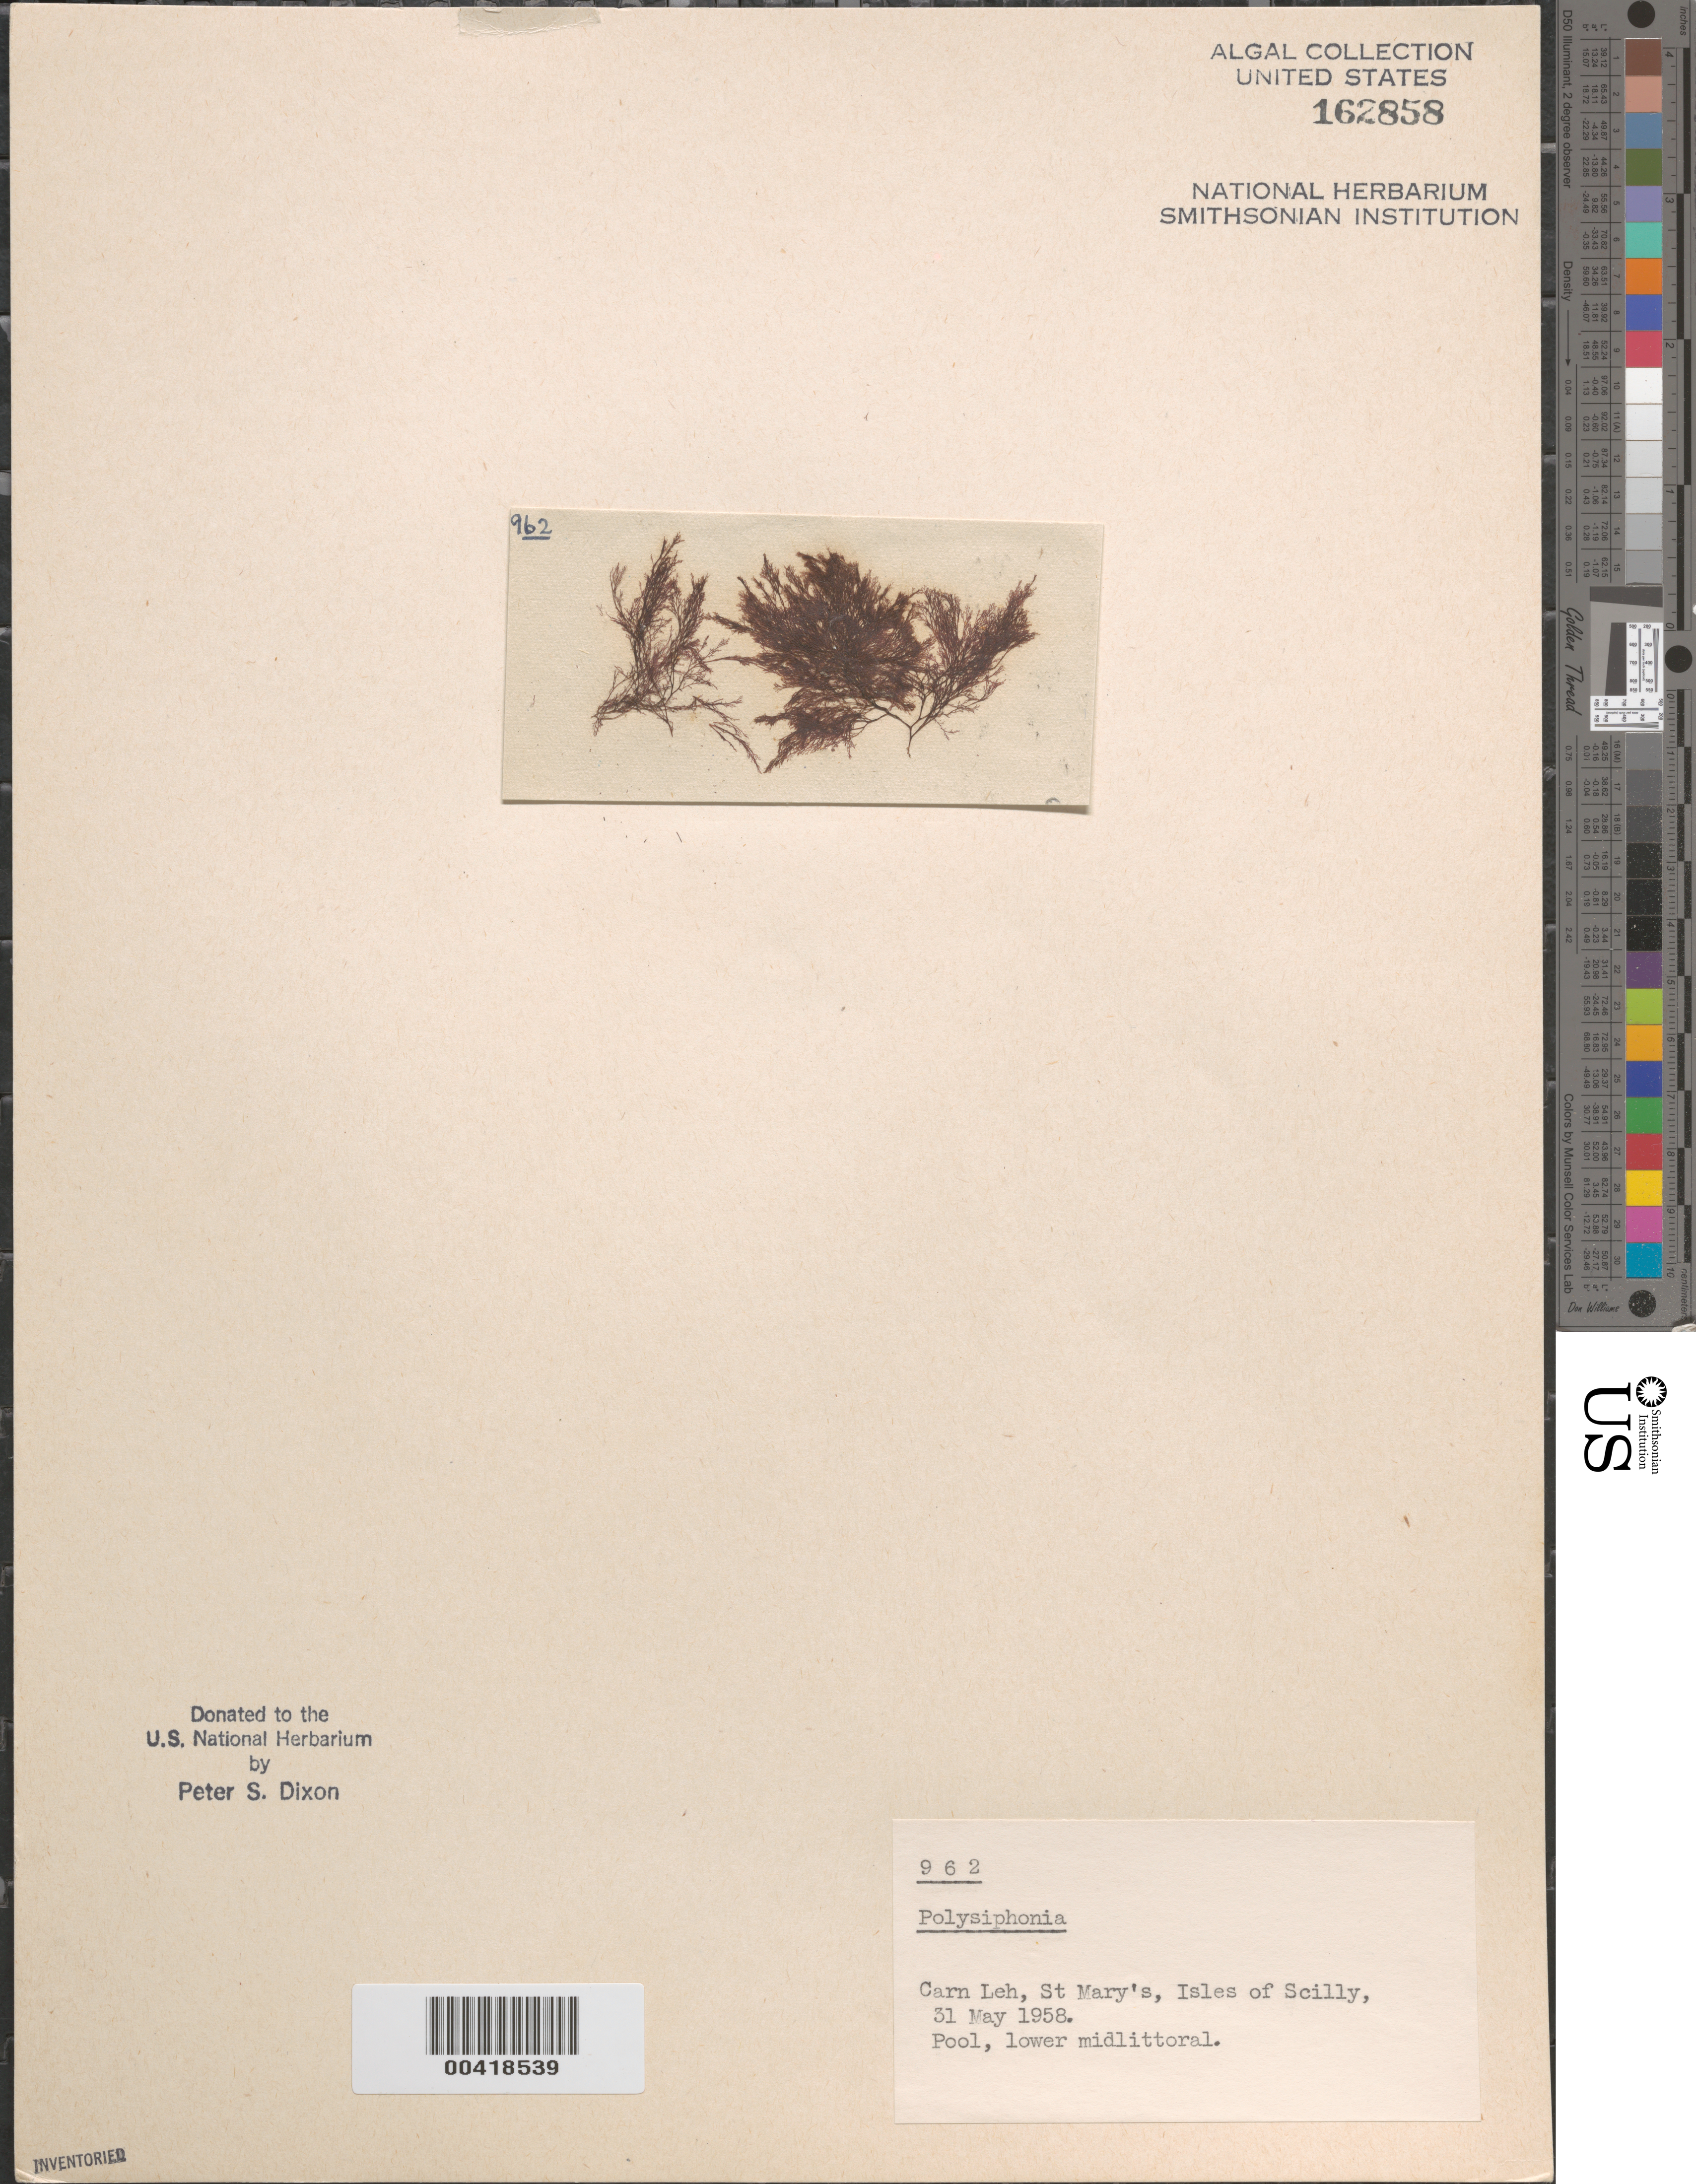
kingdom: Plantae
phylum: Rhodophyta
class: Florideophyceae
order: Ceramiales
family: Rhodomelaceae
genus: Polysiphonia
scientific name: Polysiphonia sp.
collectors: P. S. Dixon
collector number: PSD 962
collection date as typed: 31 May 1958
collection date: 1958-05-31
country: United Kingdom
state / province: England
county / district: Council of the Isles of Scilly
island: St. Mary's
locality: Carn Leh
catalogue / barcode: US 162858